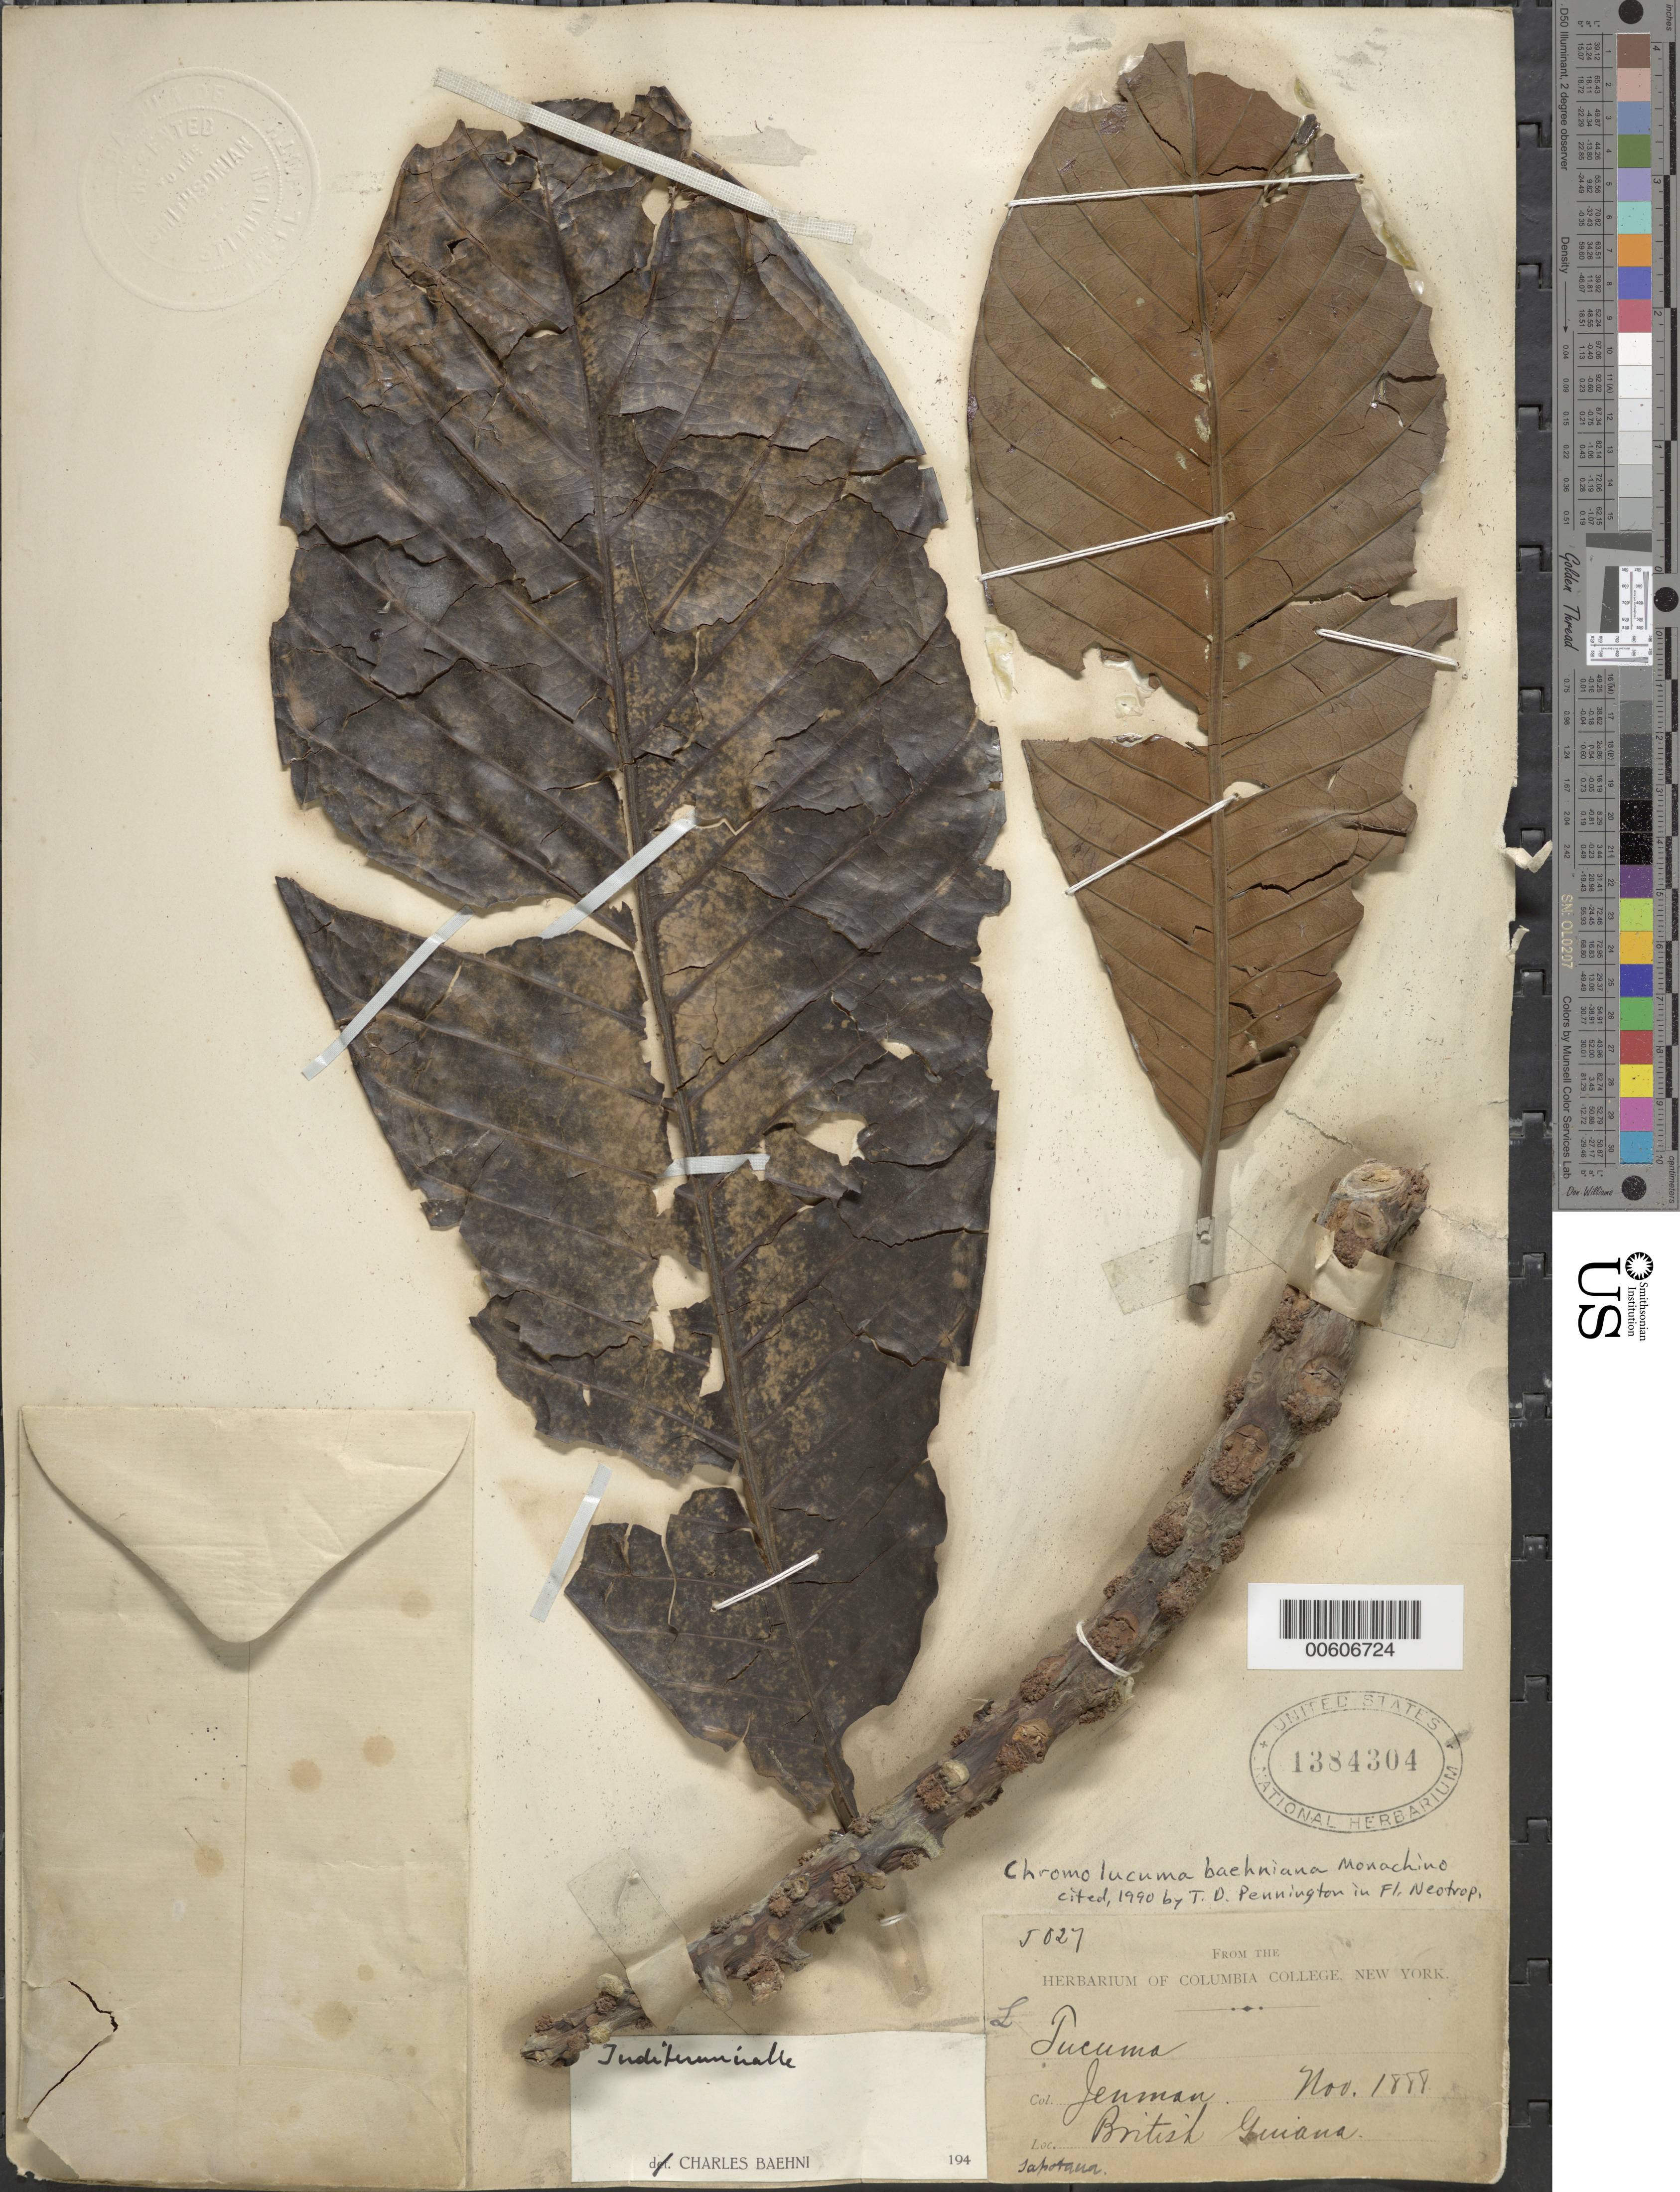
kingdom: Plantae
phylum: Tracheophyta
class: Magnoliopsida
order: Ericales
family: Sapotaceae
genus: Chromolucuma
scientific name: Chromolucuma baehniana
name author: Monach.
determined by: Pennington, T. D., (K)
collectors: G. S. Jenman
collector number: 5027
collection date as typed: November 1888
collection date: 1888-11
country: Guyana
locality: Tucuma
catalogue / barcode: US 1384304